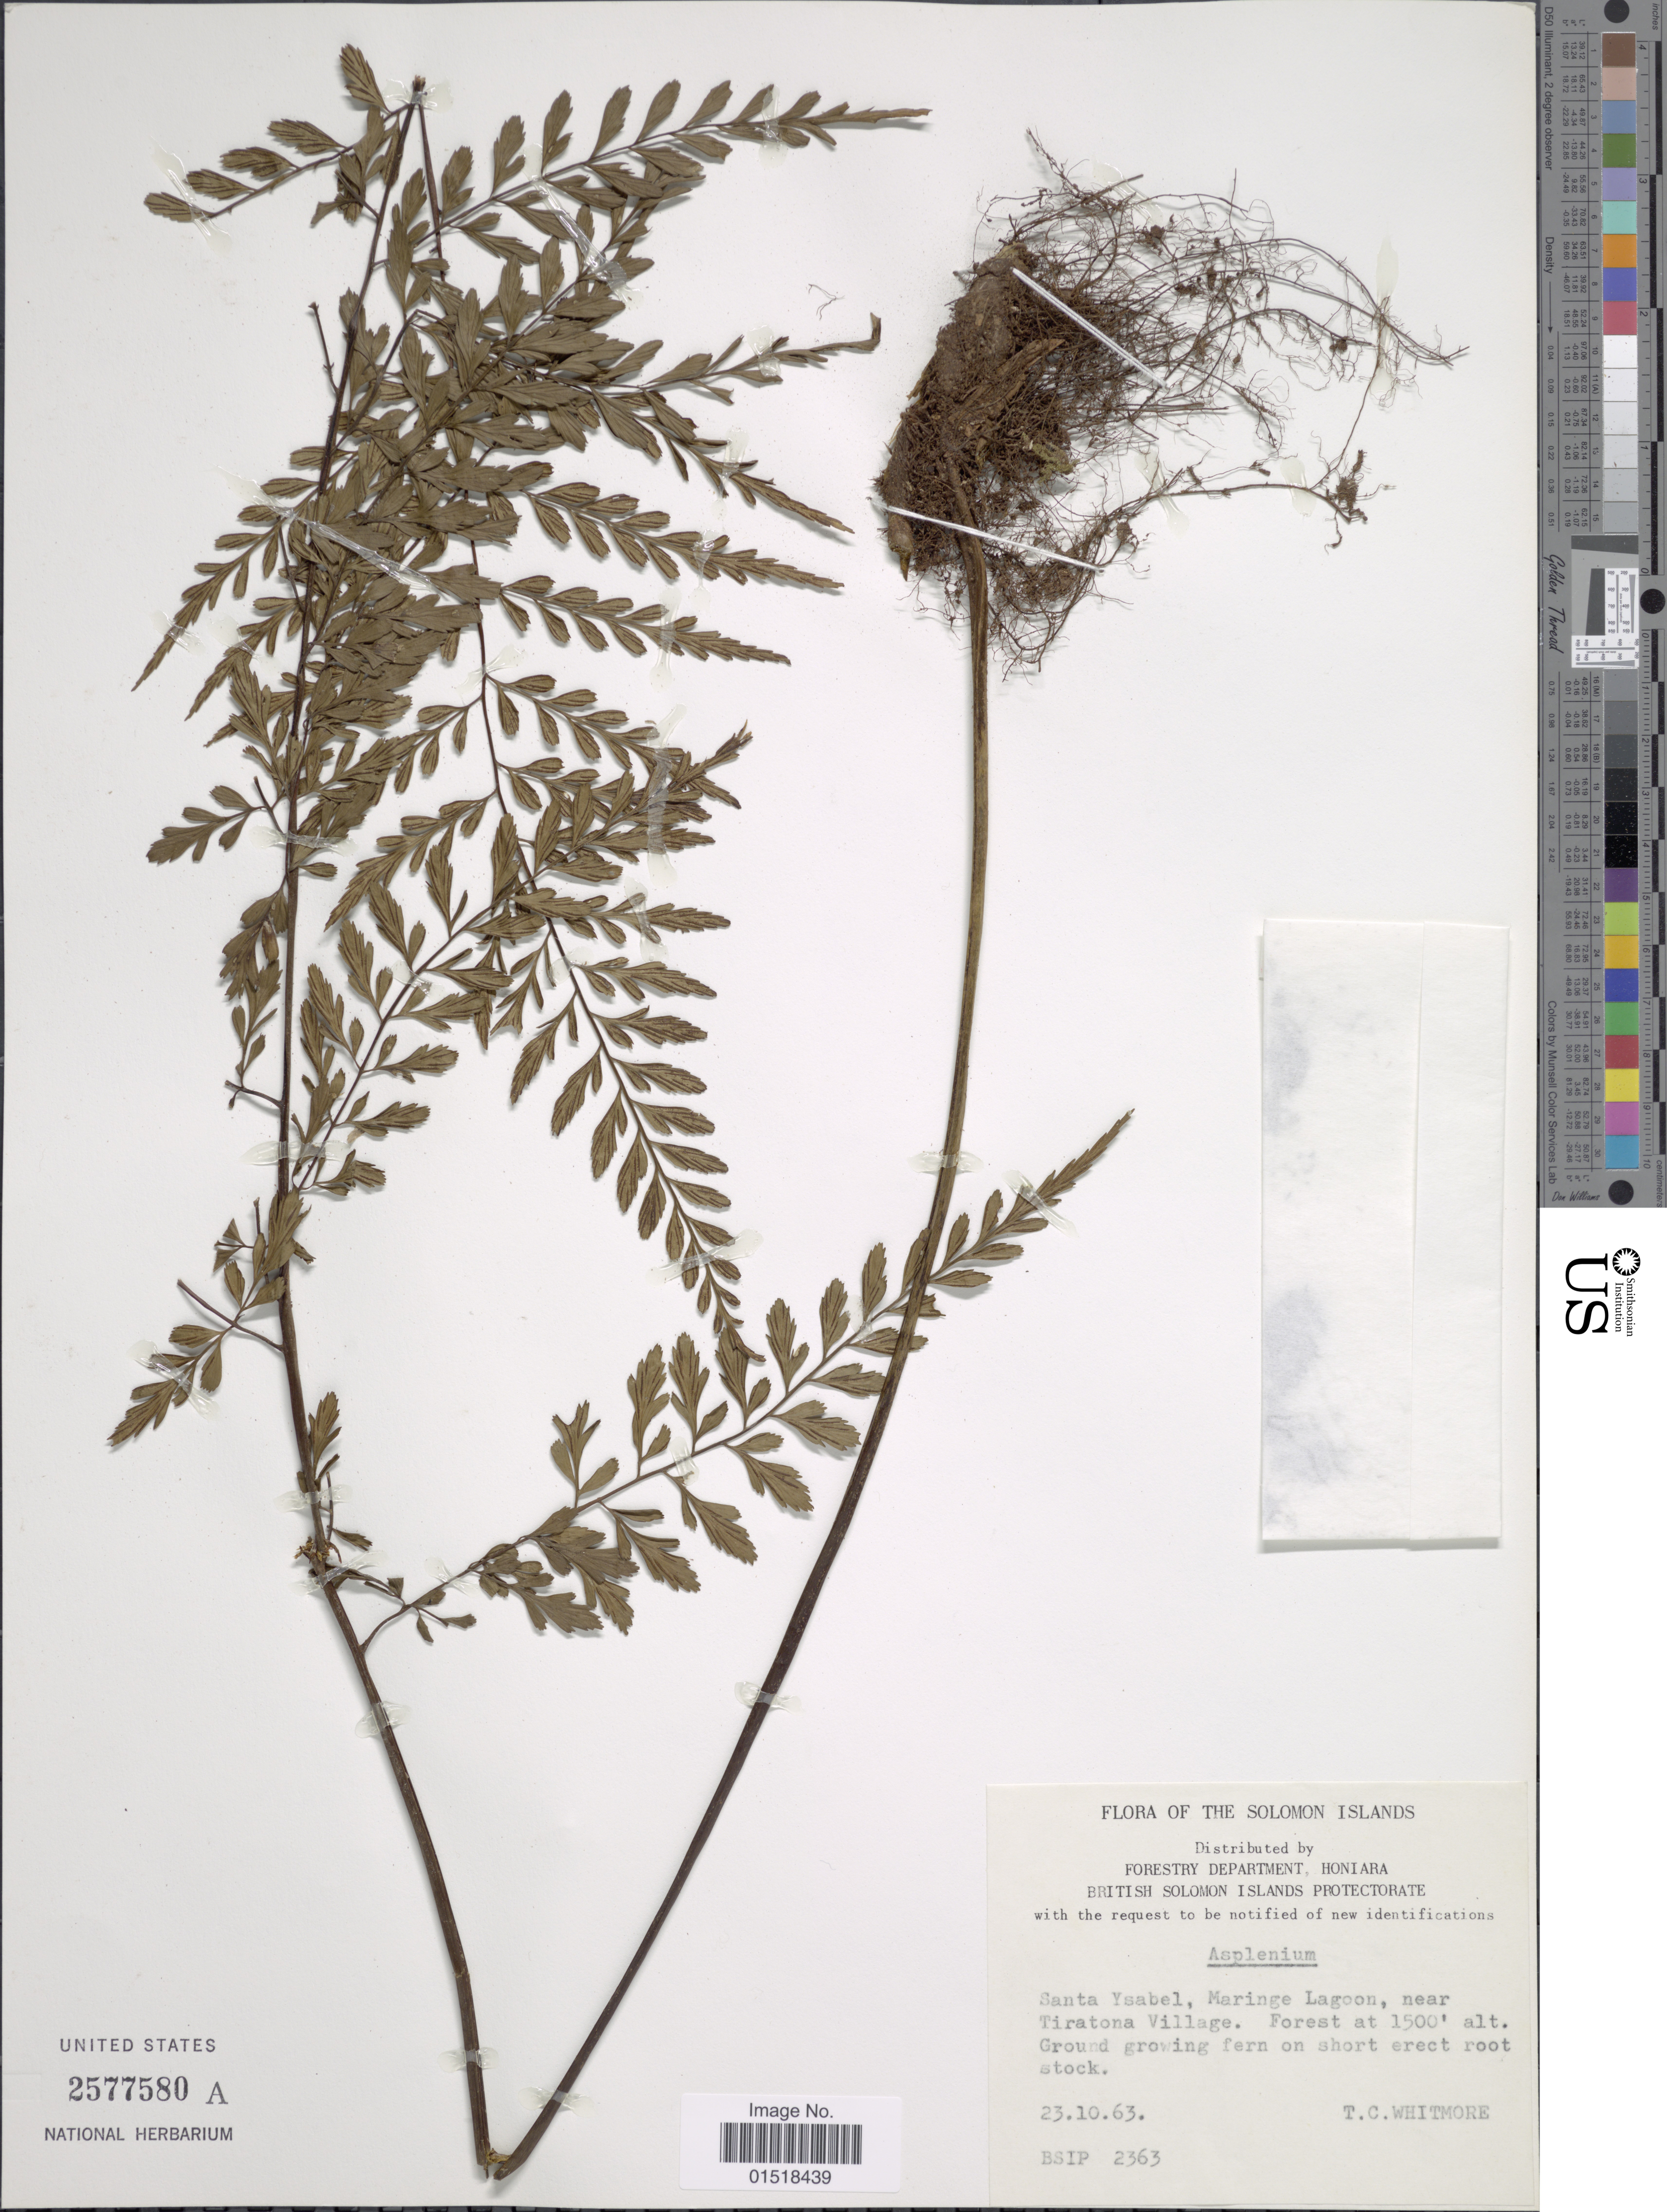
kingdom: Plantae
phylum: Tracheophyta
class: Polypodiopsida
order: Polypodiales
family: Aspleniaceae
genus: Asplenium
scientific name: Asplenium sp.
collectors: T. C. Whitmore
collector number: BSIP 2363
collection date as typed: Transcribed d/m/y: 23/10/63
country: Solomon Islands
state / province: Solomon Islands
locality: Santa Ysabel, Maringe Lagoon, near Tiratona Village.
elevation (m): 457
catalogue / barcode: US 2577580A